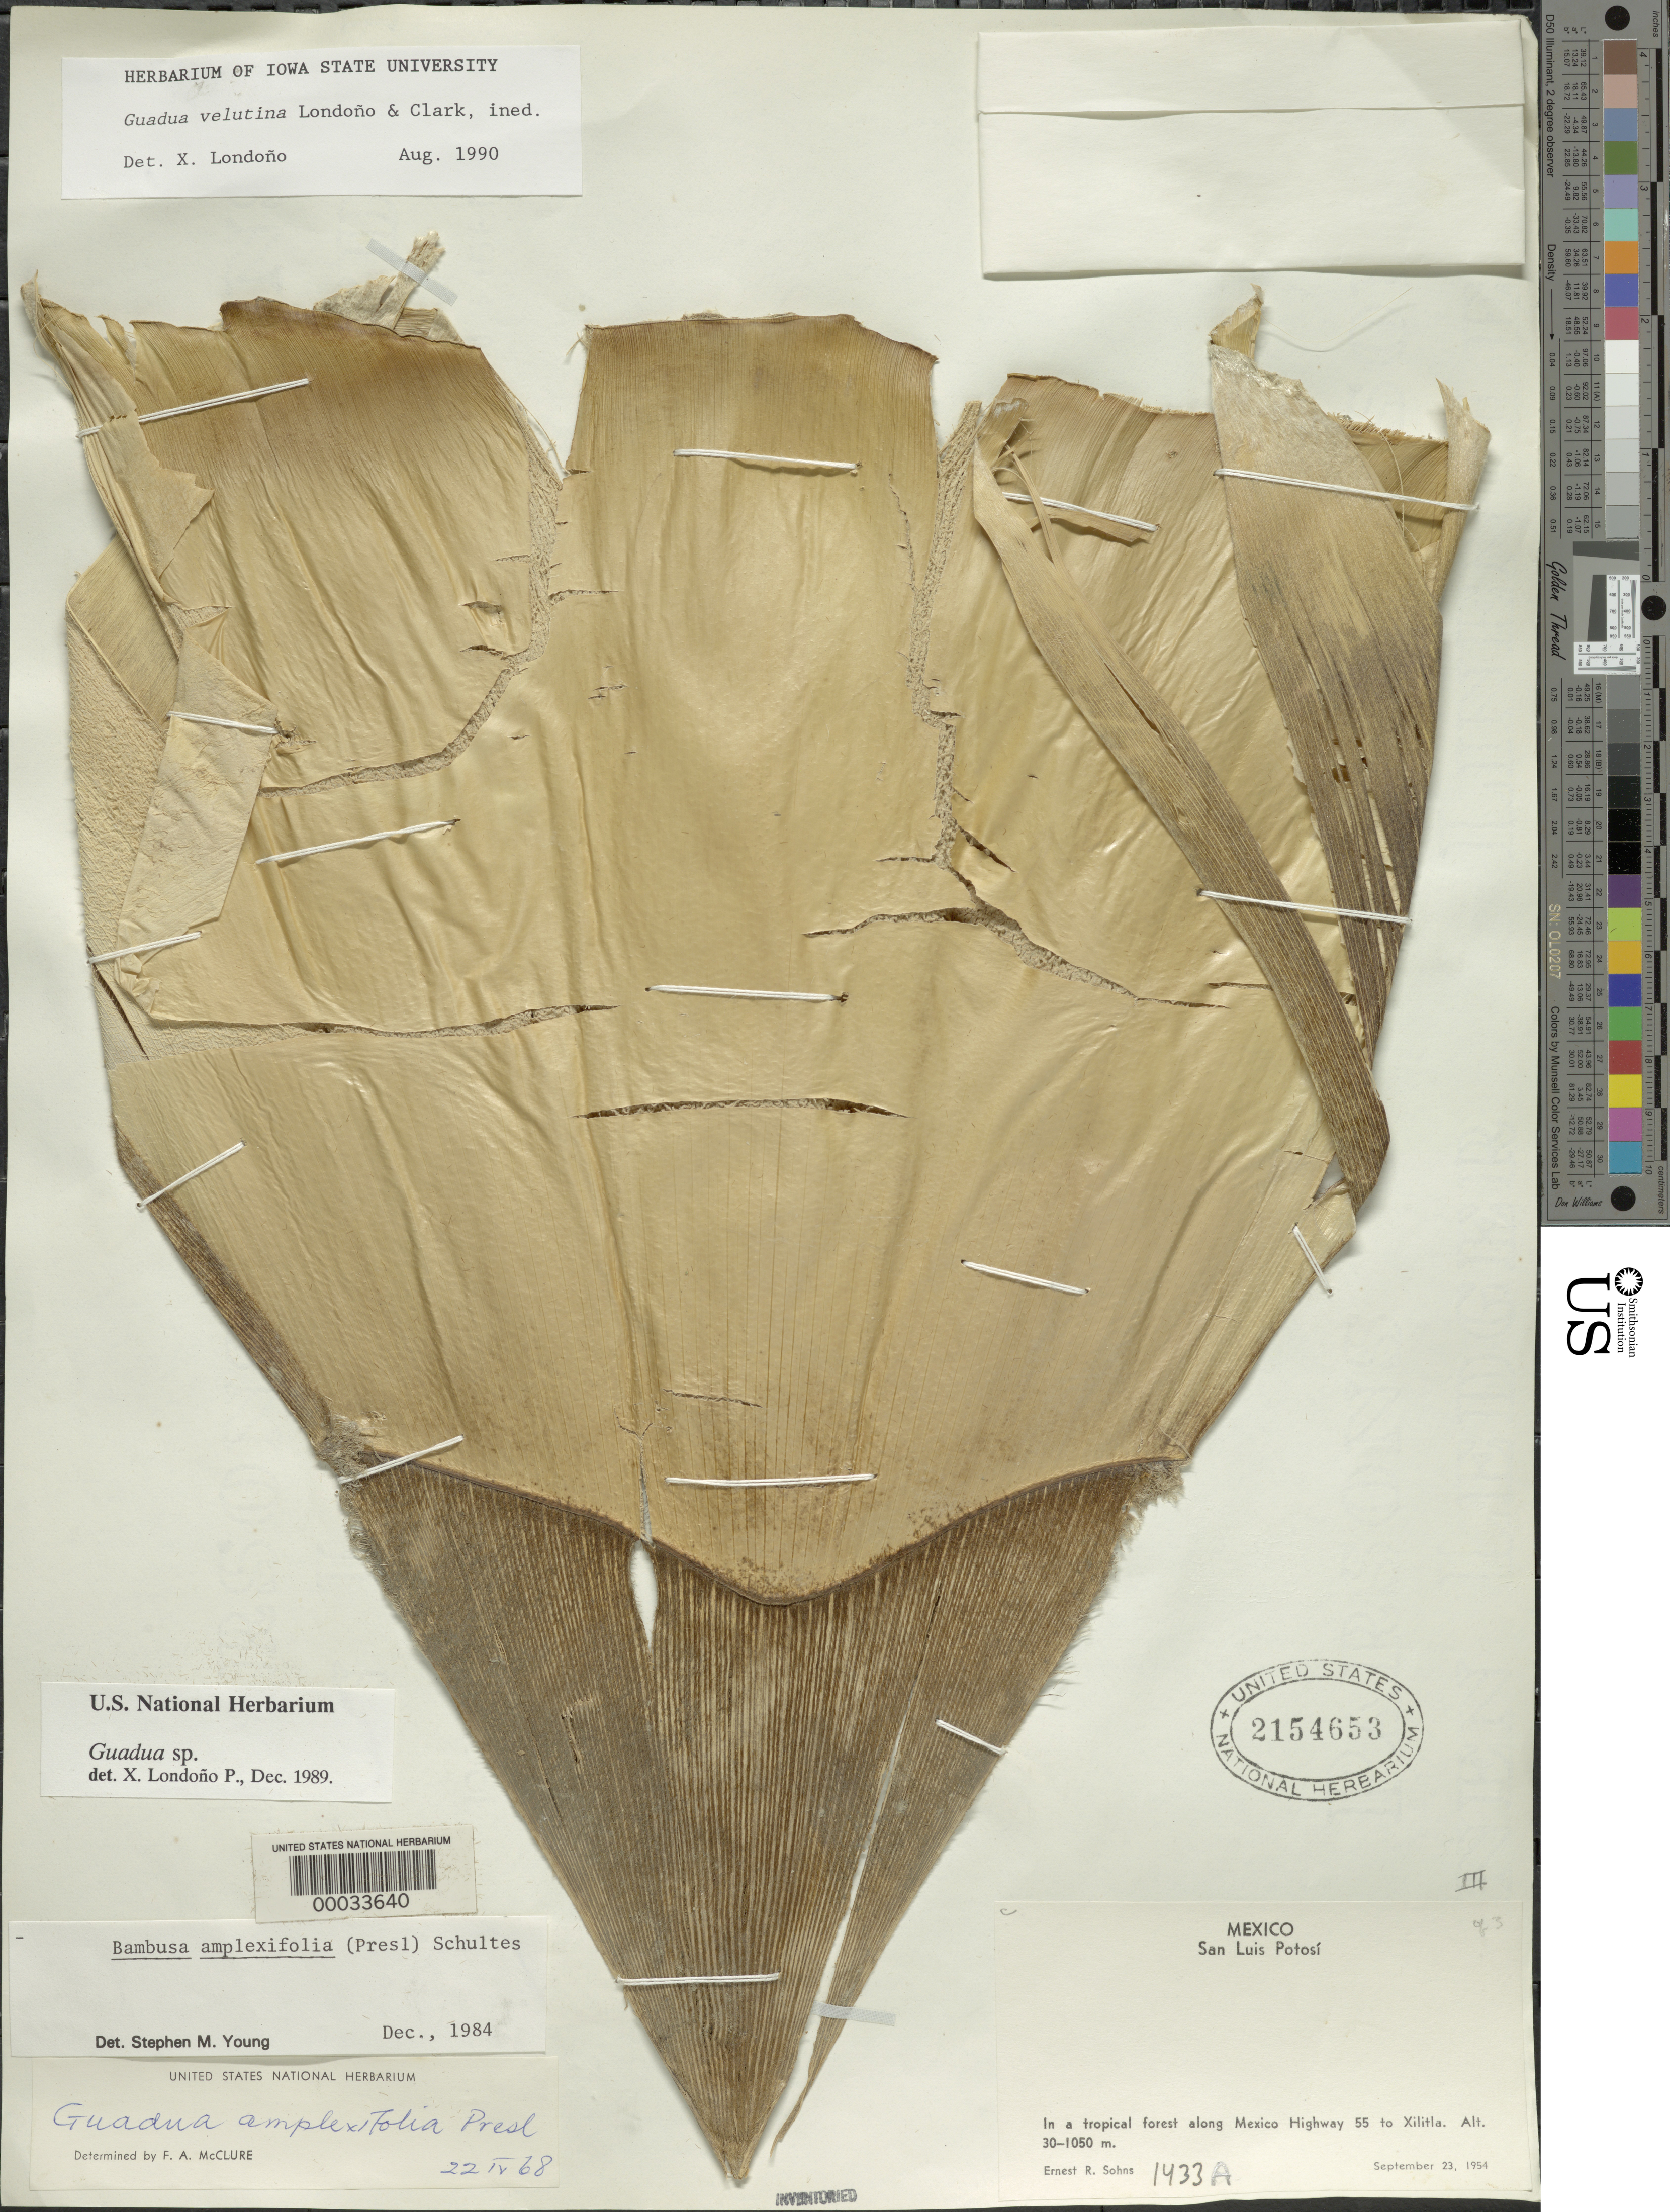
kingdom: Plantae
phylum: Tracheophyta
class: Liliopsida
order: Poales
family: Poaceae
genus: Guadua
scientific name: Guadua velutina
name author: Londoño & L.G. Clark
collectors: E. R. Sohns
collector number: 1433a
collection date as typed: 22 Sep 1954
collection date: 1954-09-22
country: Mexico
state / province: San Luis Potosí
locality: Along Mexico hwy 55 to Xilitla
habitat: Tropical forest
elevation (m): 30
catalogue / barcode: US 2154653